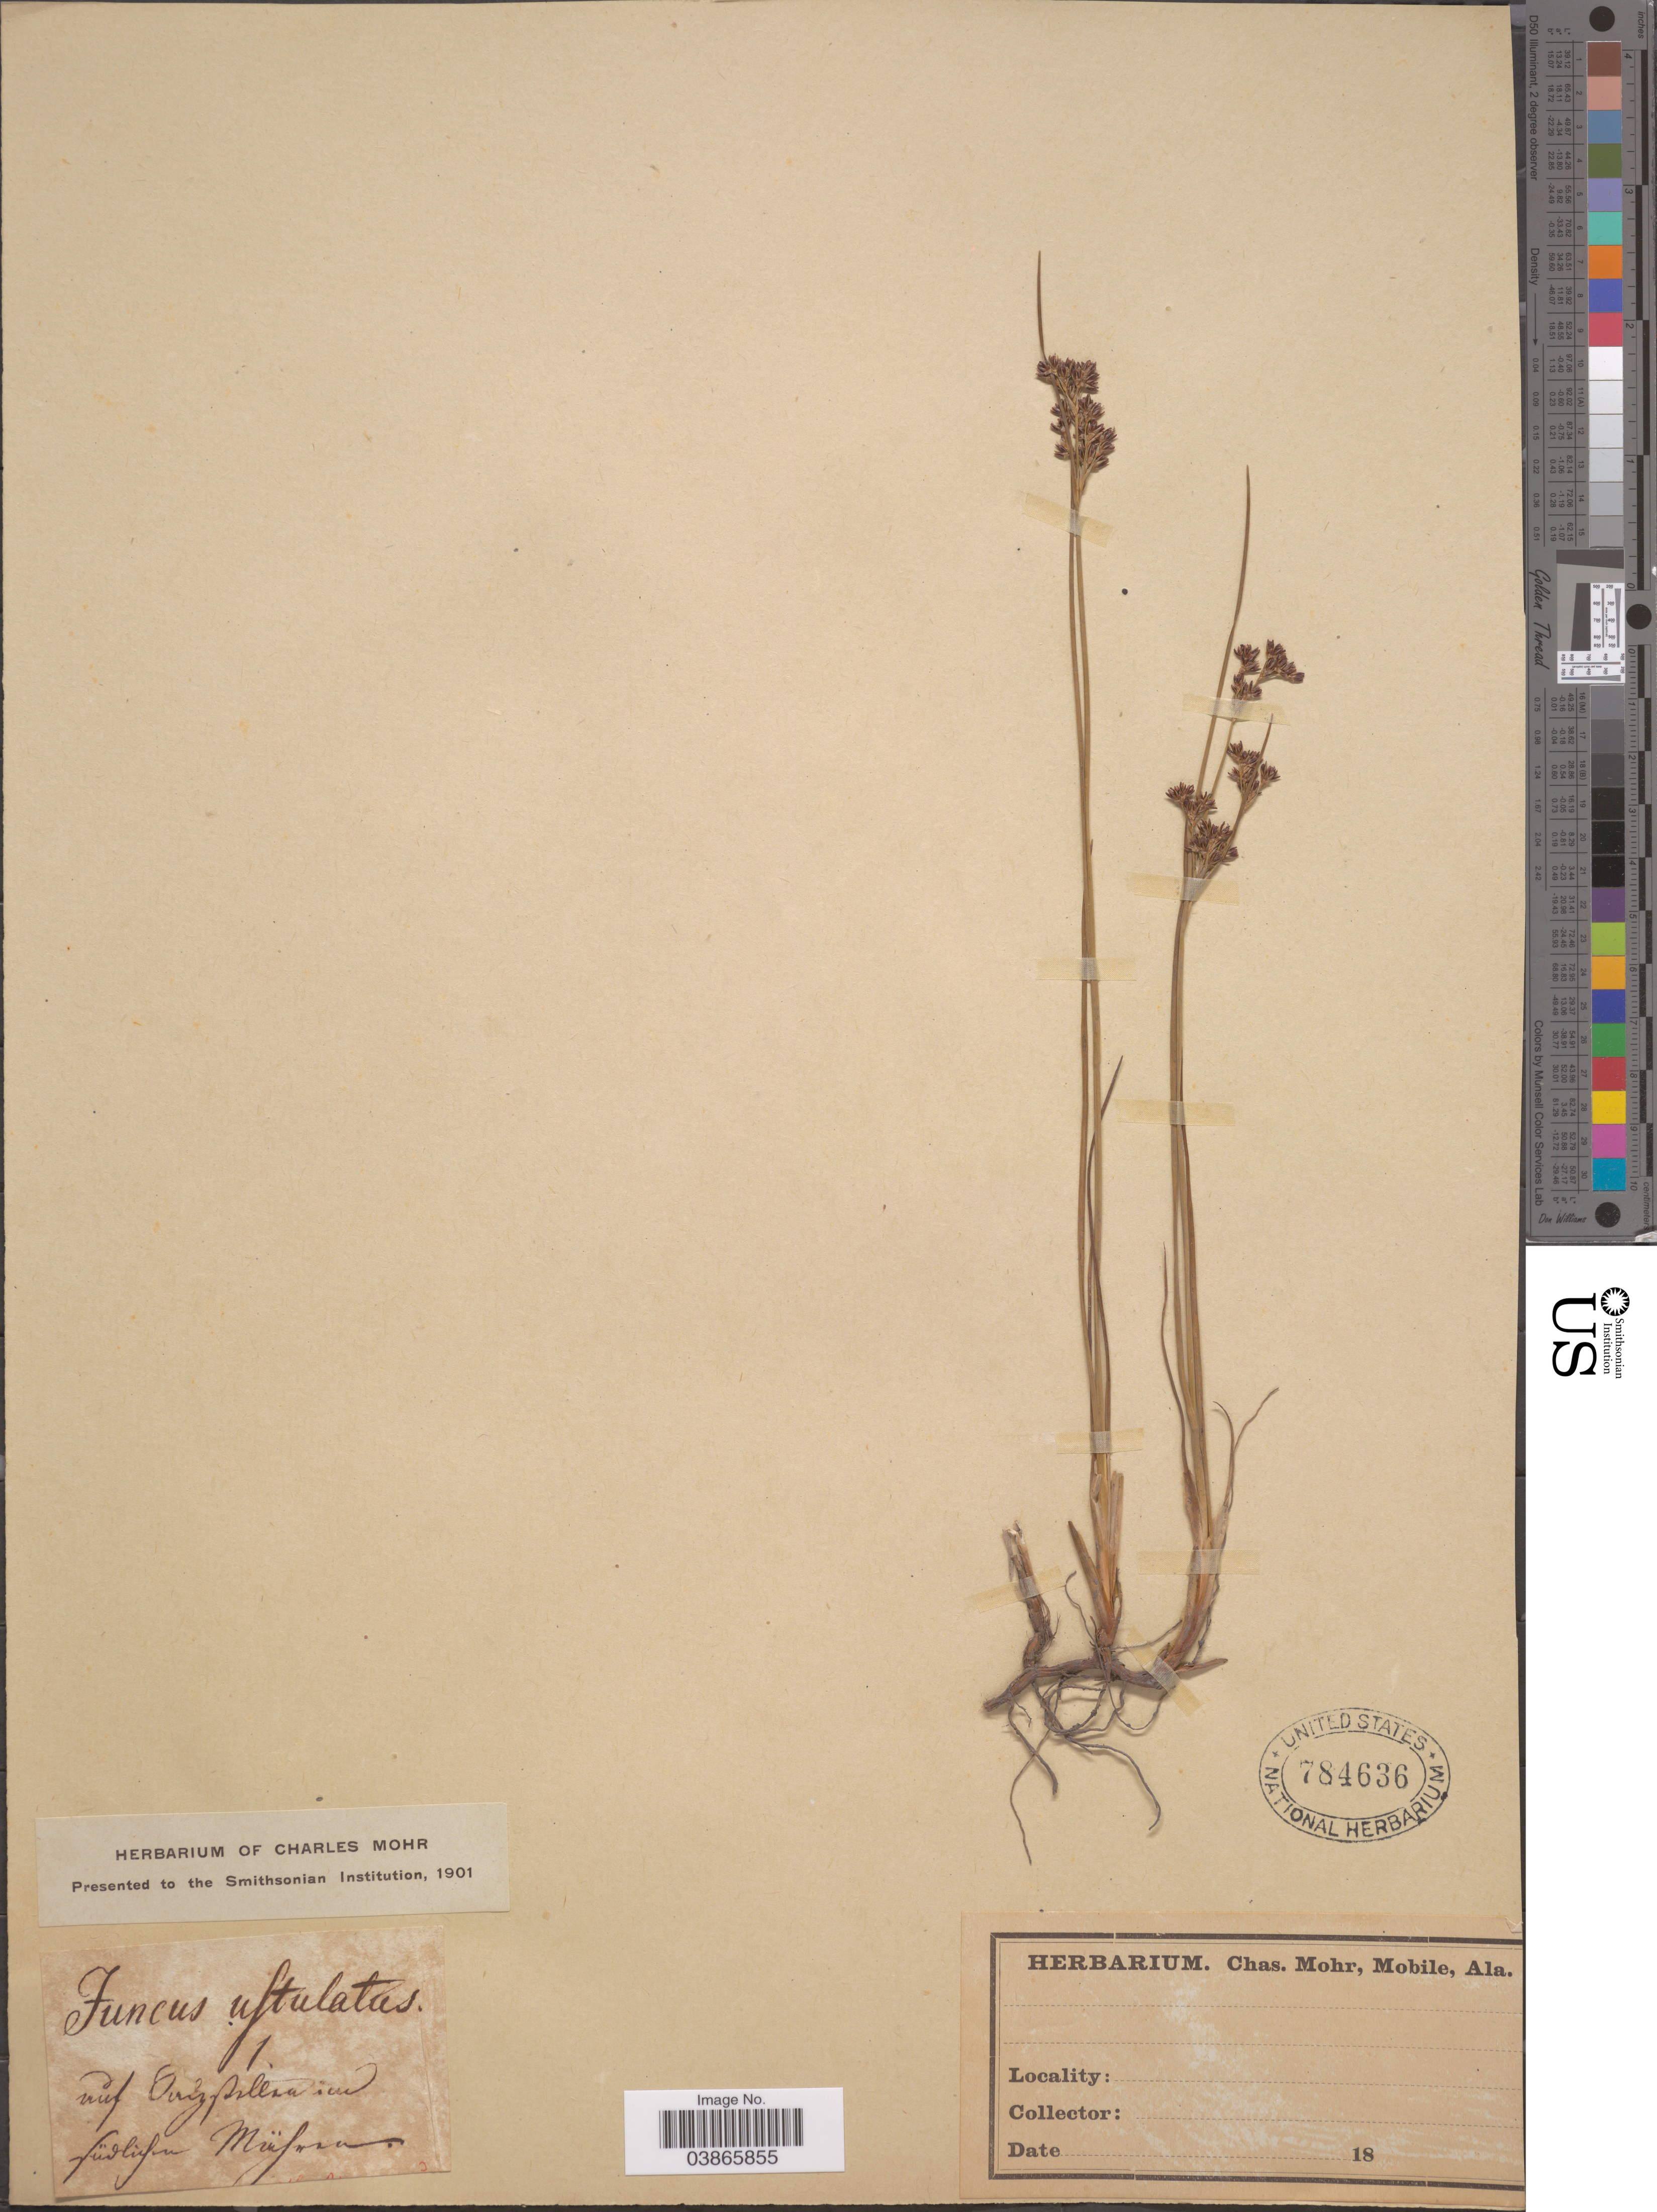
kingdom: Plantae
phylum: Tracheophyta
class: Liliopsida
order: Poales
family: Juncaceae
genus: Juncus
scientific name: Juncus ustulatus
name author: Hoppe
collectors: ex herb. Charles Mohr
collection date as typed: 18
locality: Auf Ouzpsllzaiud südlichen Mïnfora. [interpreted]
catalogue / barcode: US 784636